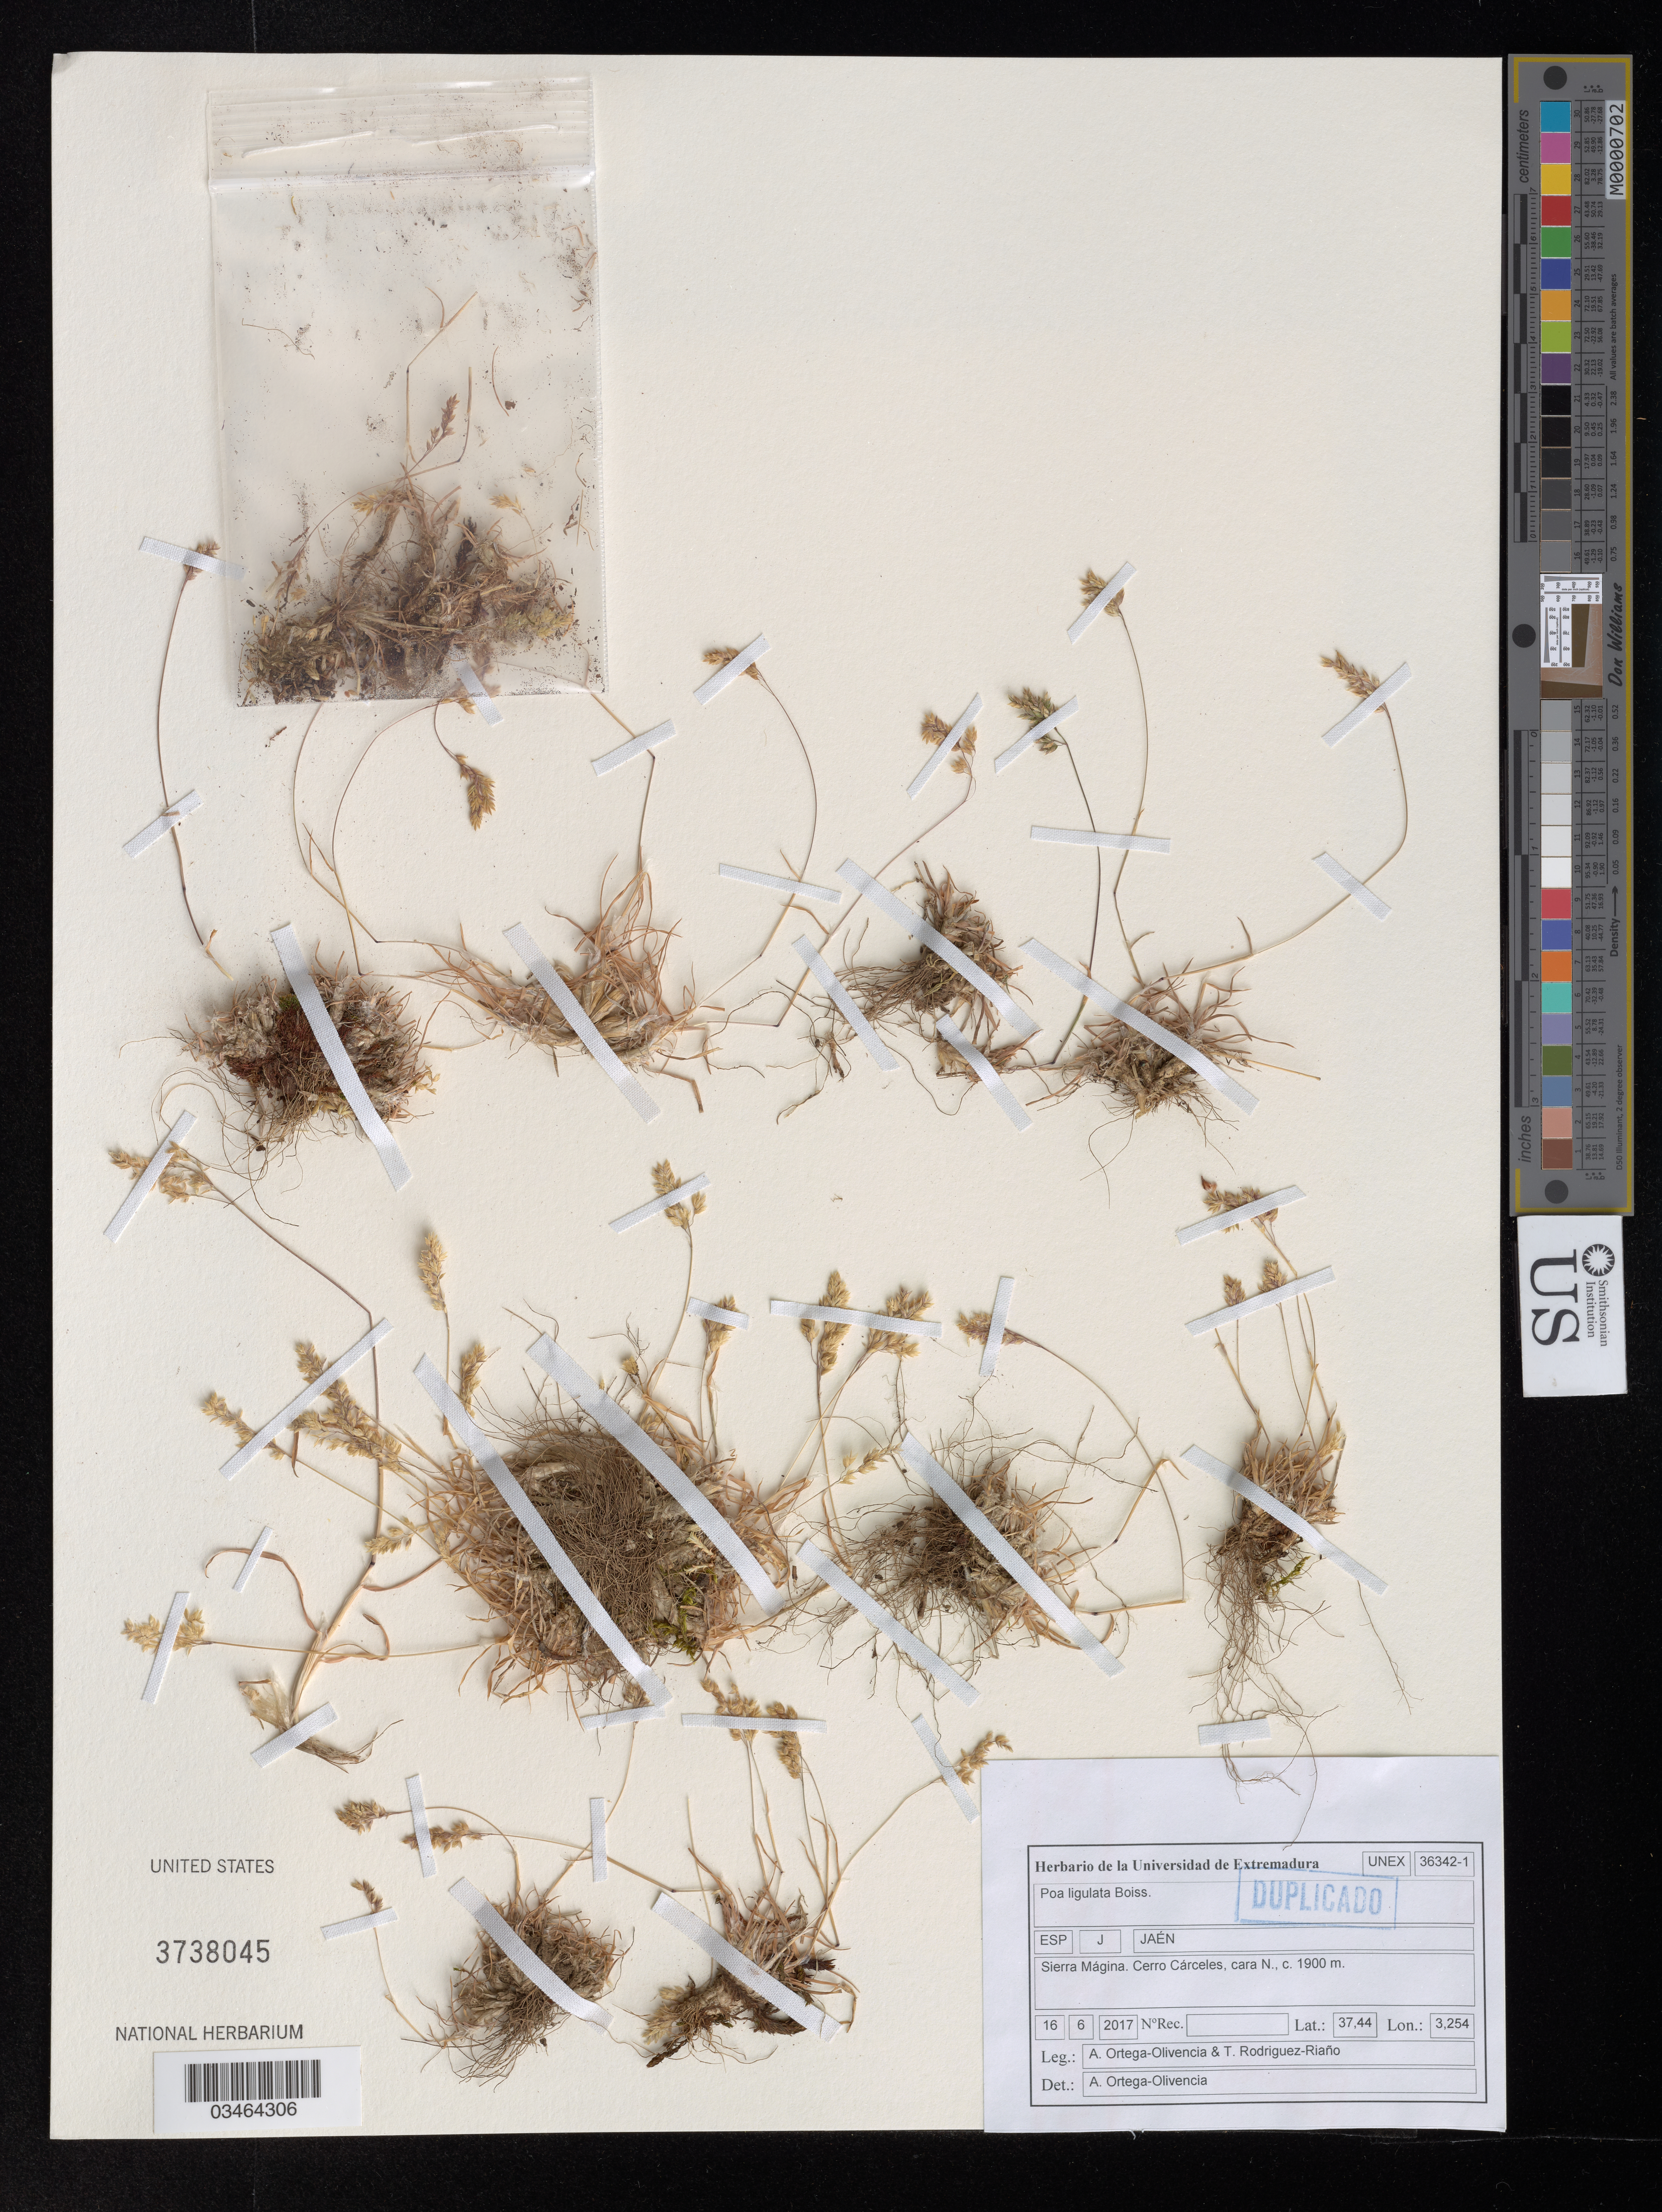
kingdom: Plantae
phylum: Tracheophyta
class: Liliopsida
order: Poales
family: Poaceae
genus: Poa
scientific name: Poa ligulata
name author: Boiss.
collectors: A. Ortega-Olivencia & T. Rodriguez-Riaño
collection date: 2017-06-16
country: Spain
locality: Esp. J. Jaén. Sierra Mágina. Cerro Cárceles, cara.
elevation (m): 1900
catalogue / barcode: US 3738045